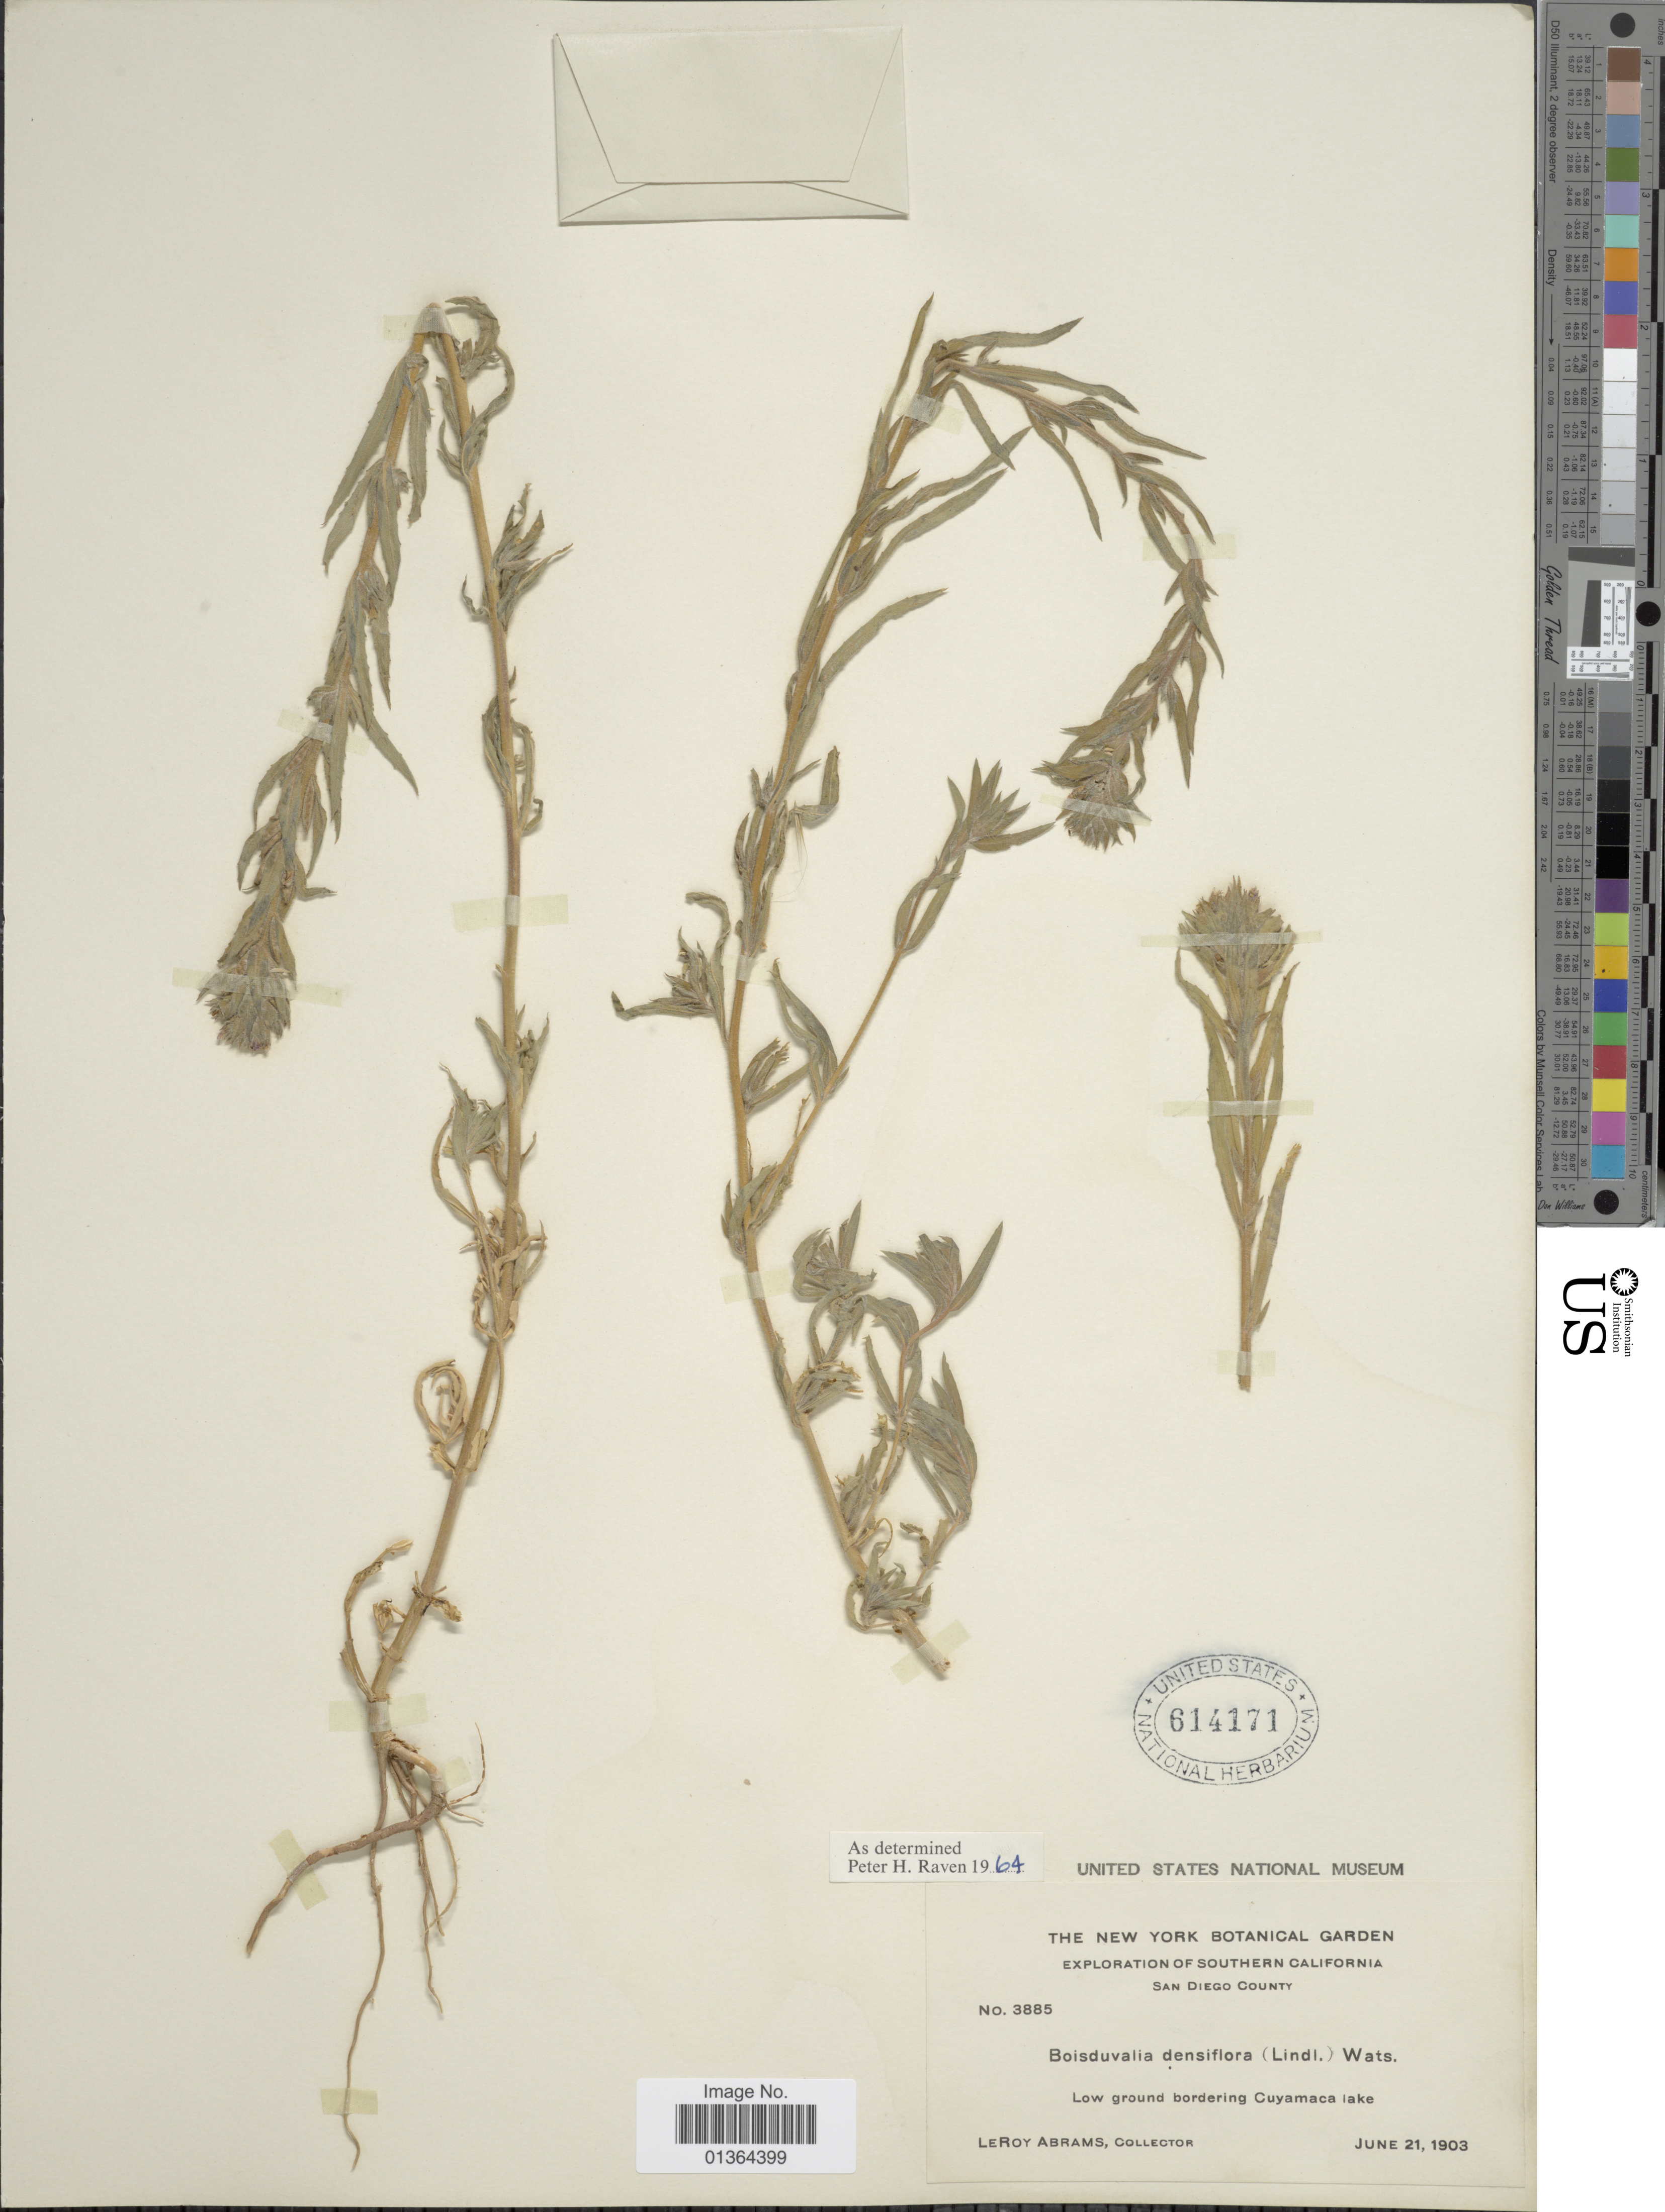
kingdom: Plantae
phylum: Tracheophyta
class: Magnoliopsida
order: Myrtales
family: Onagraceae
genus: Epilobium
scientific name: Epilobium densiflorum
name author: (Lindl.) Hoch & P.H. Raven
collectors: L. Abrams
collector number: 3885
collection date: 1903-06-21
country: United States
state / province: California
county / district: San Diego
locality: Southern California, San Diego County, Low ground bordering Cuyamaca lake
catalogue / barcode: US 614171